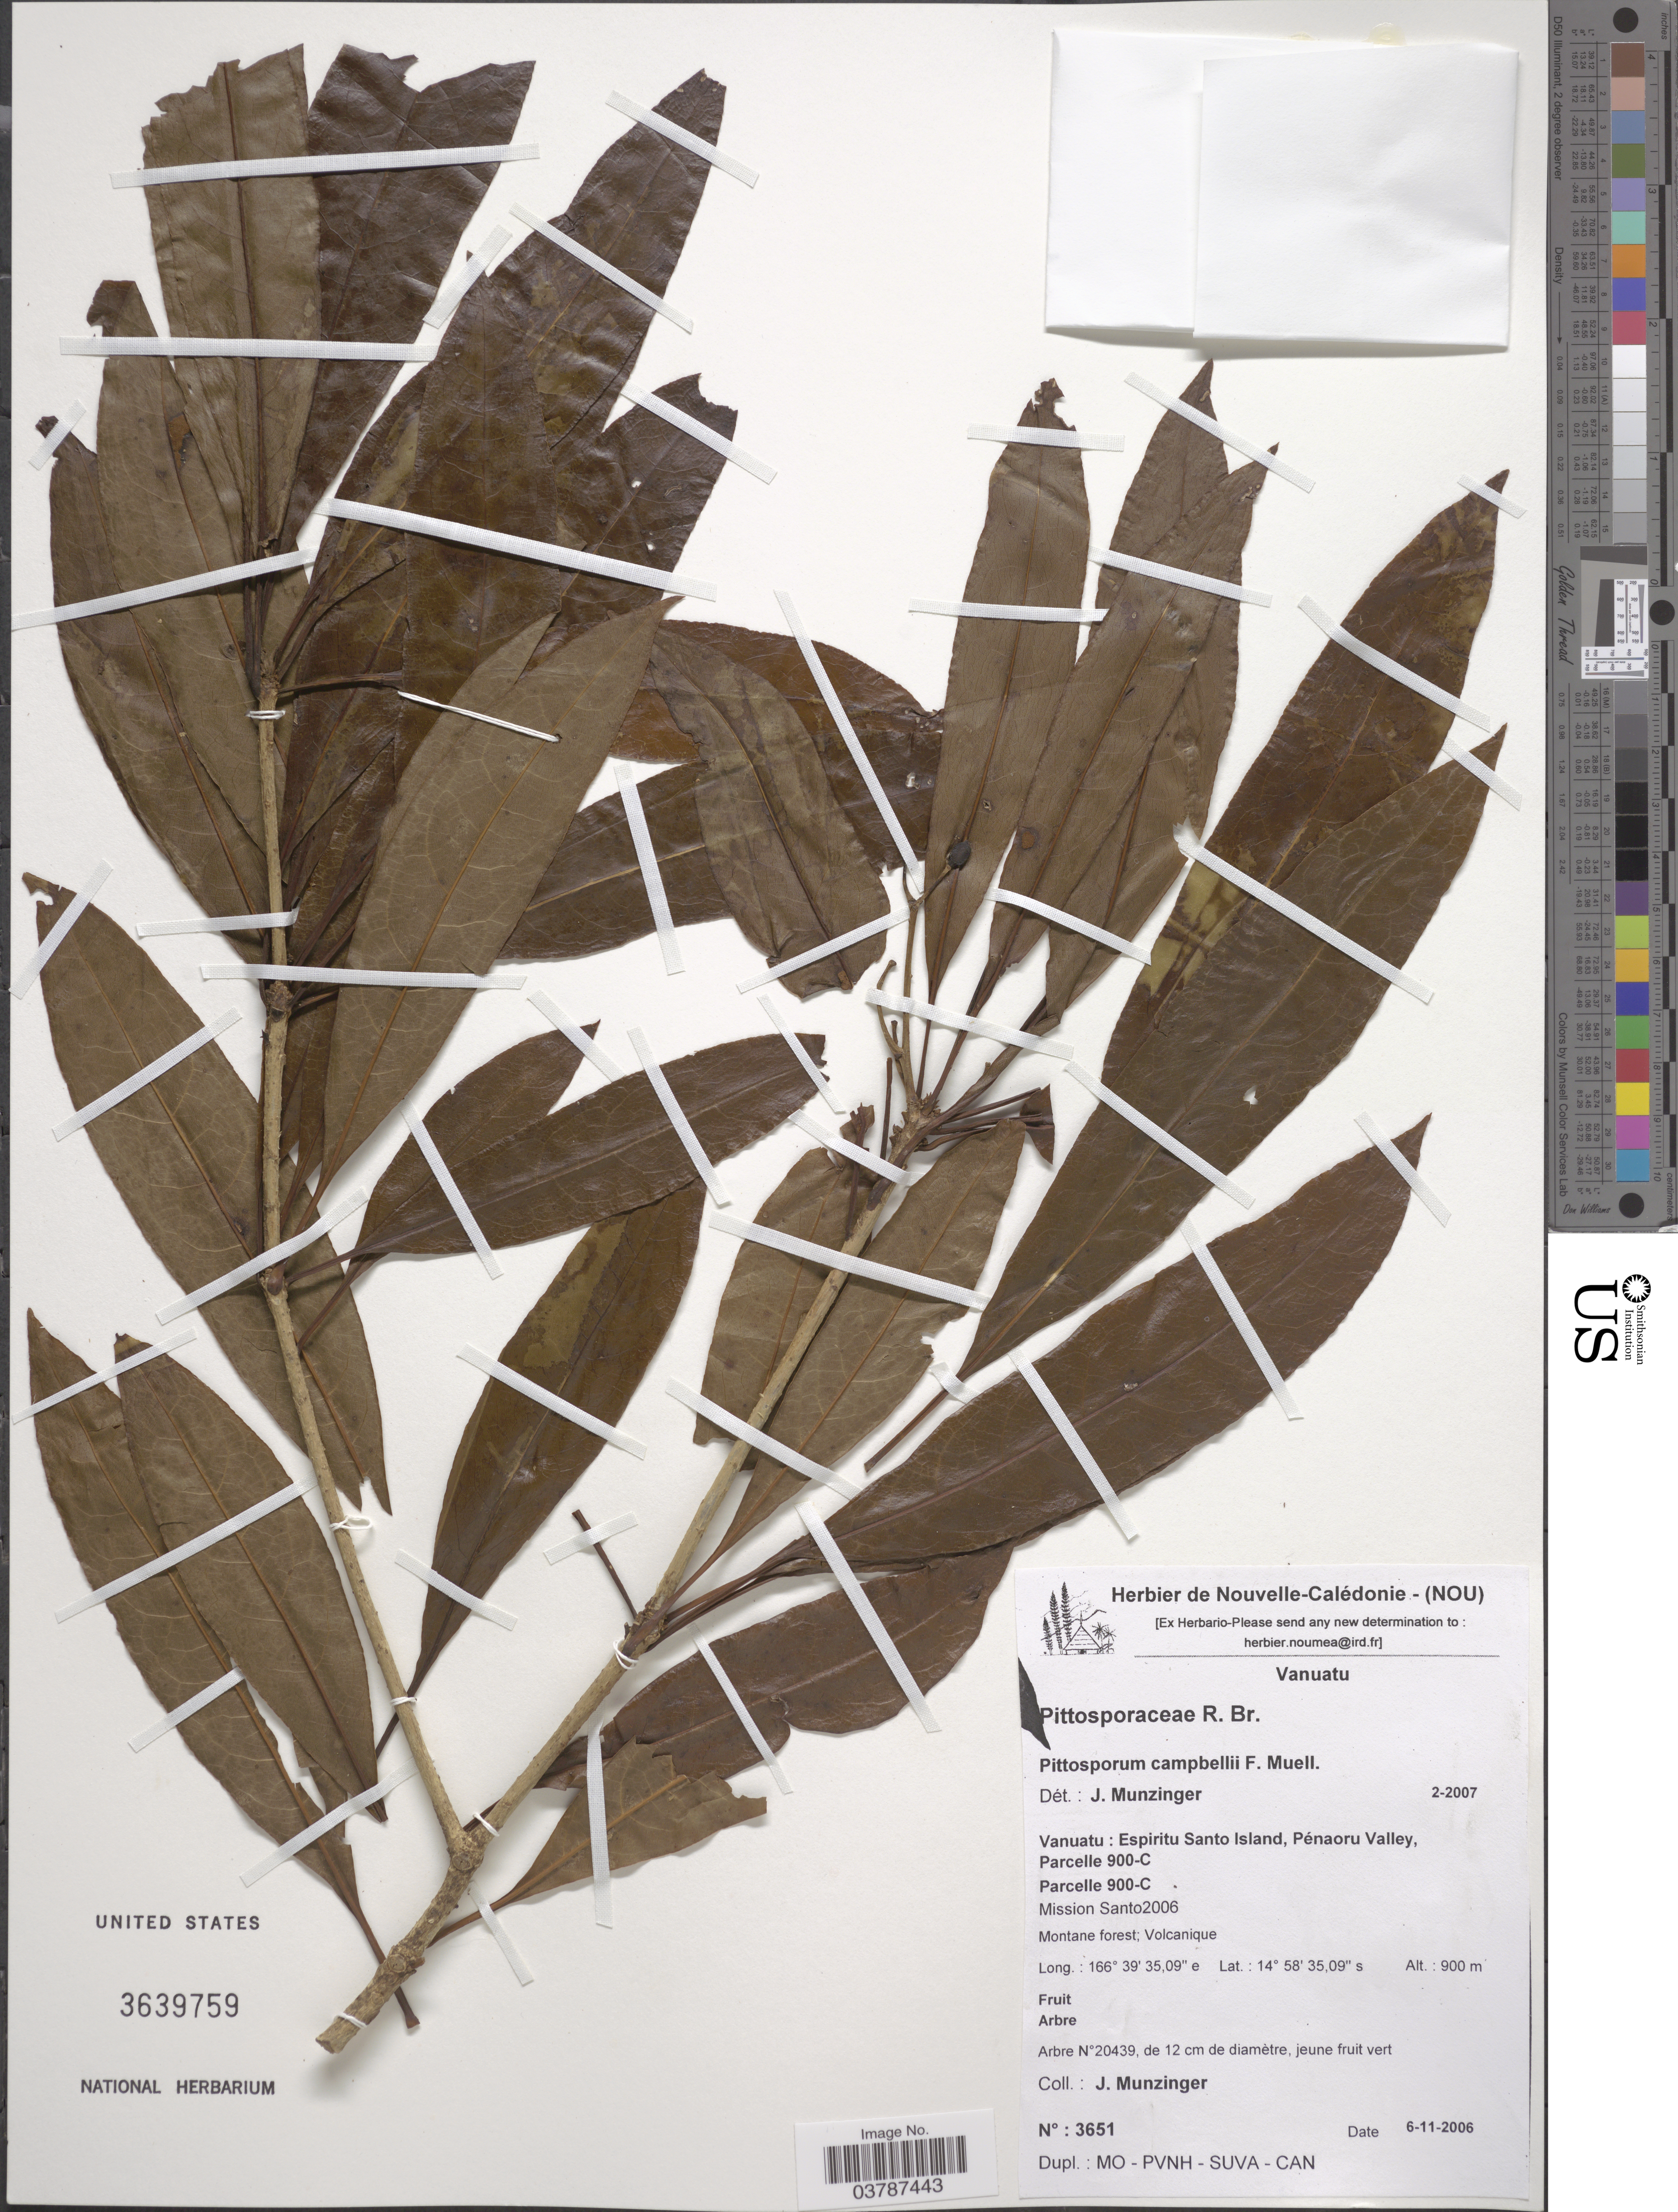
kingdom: Plantae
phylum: Tracheophyta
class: Magnoliopsida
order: Apiales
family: Pittosporaceae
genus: Pittosporum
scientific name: Pittosporum campbellii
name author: F. Muell.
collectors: J. K. Munzinger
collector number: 3651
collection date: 2006-11-06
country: Vanuatu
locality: Espiritu Santo Island, Pénaoru Valley, Parcelle 900-C. Mission Santo2006. Montane forest; Volcanique.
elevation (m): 900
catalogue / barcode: US 3639759